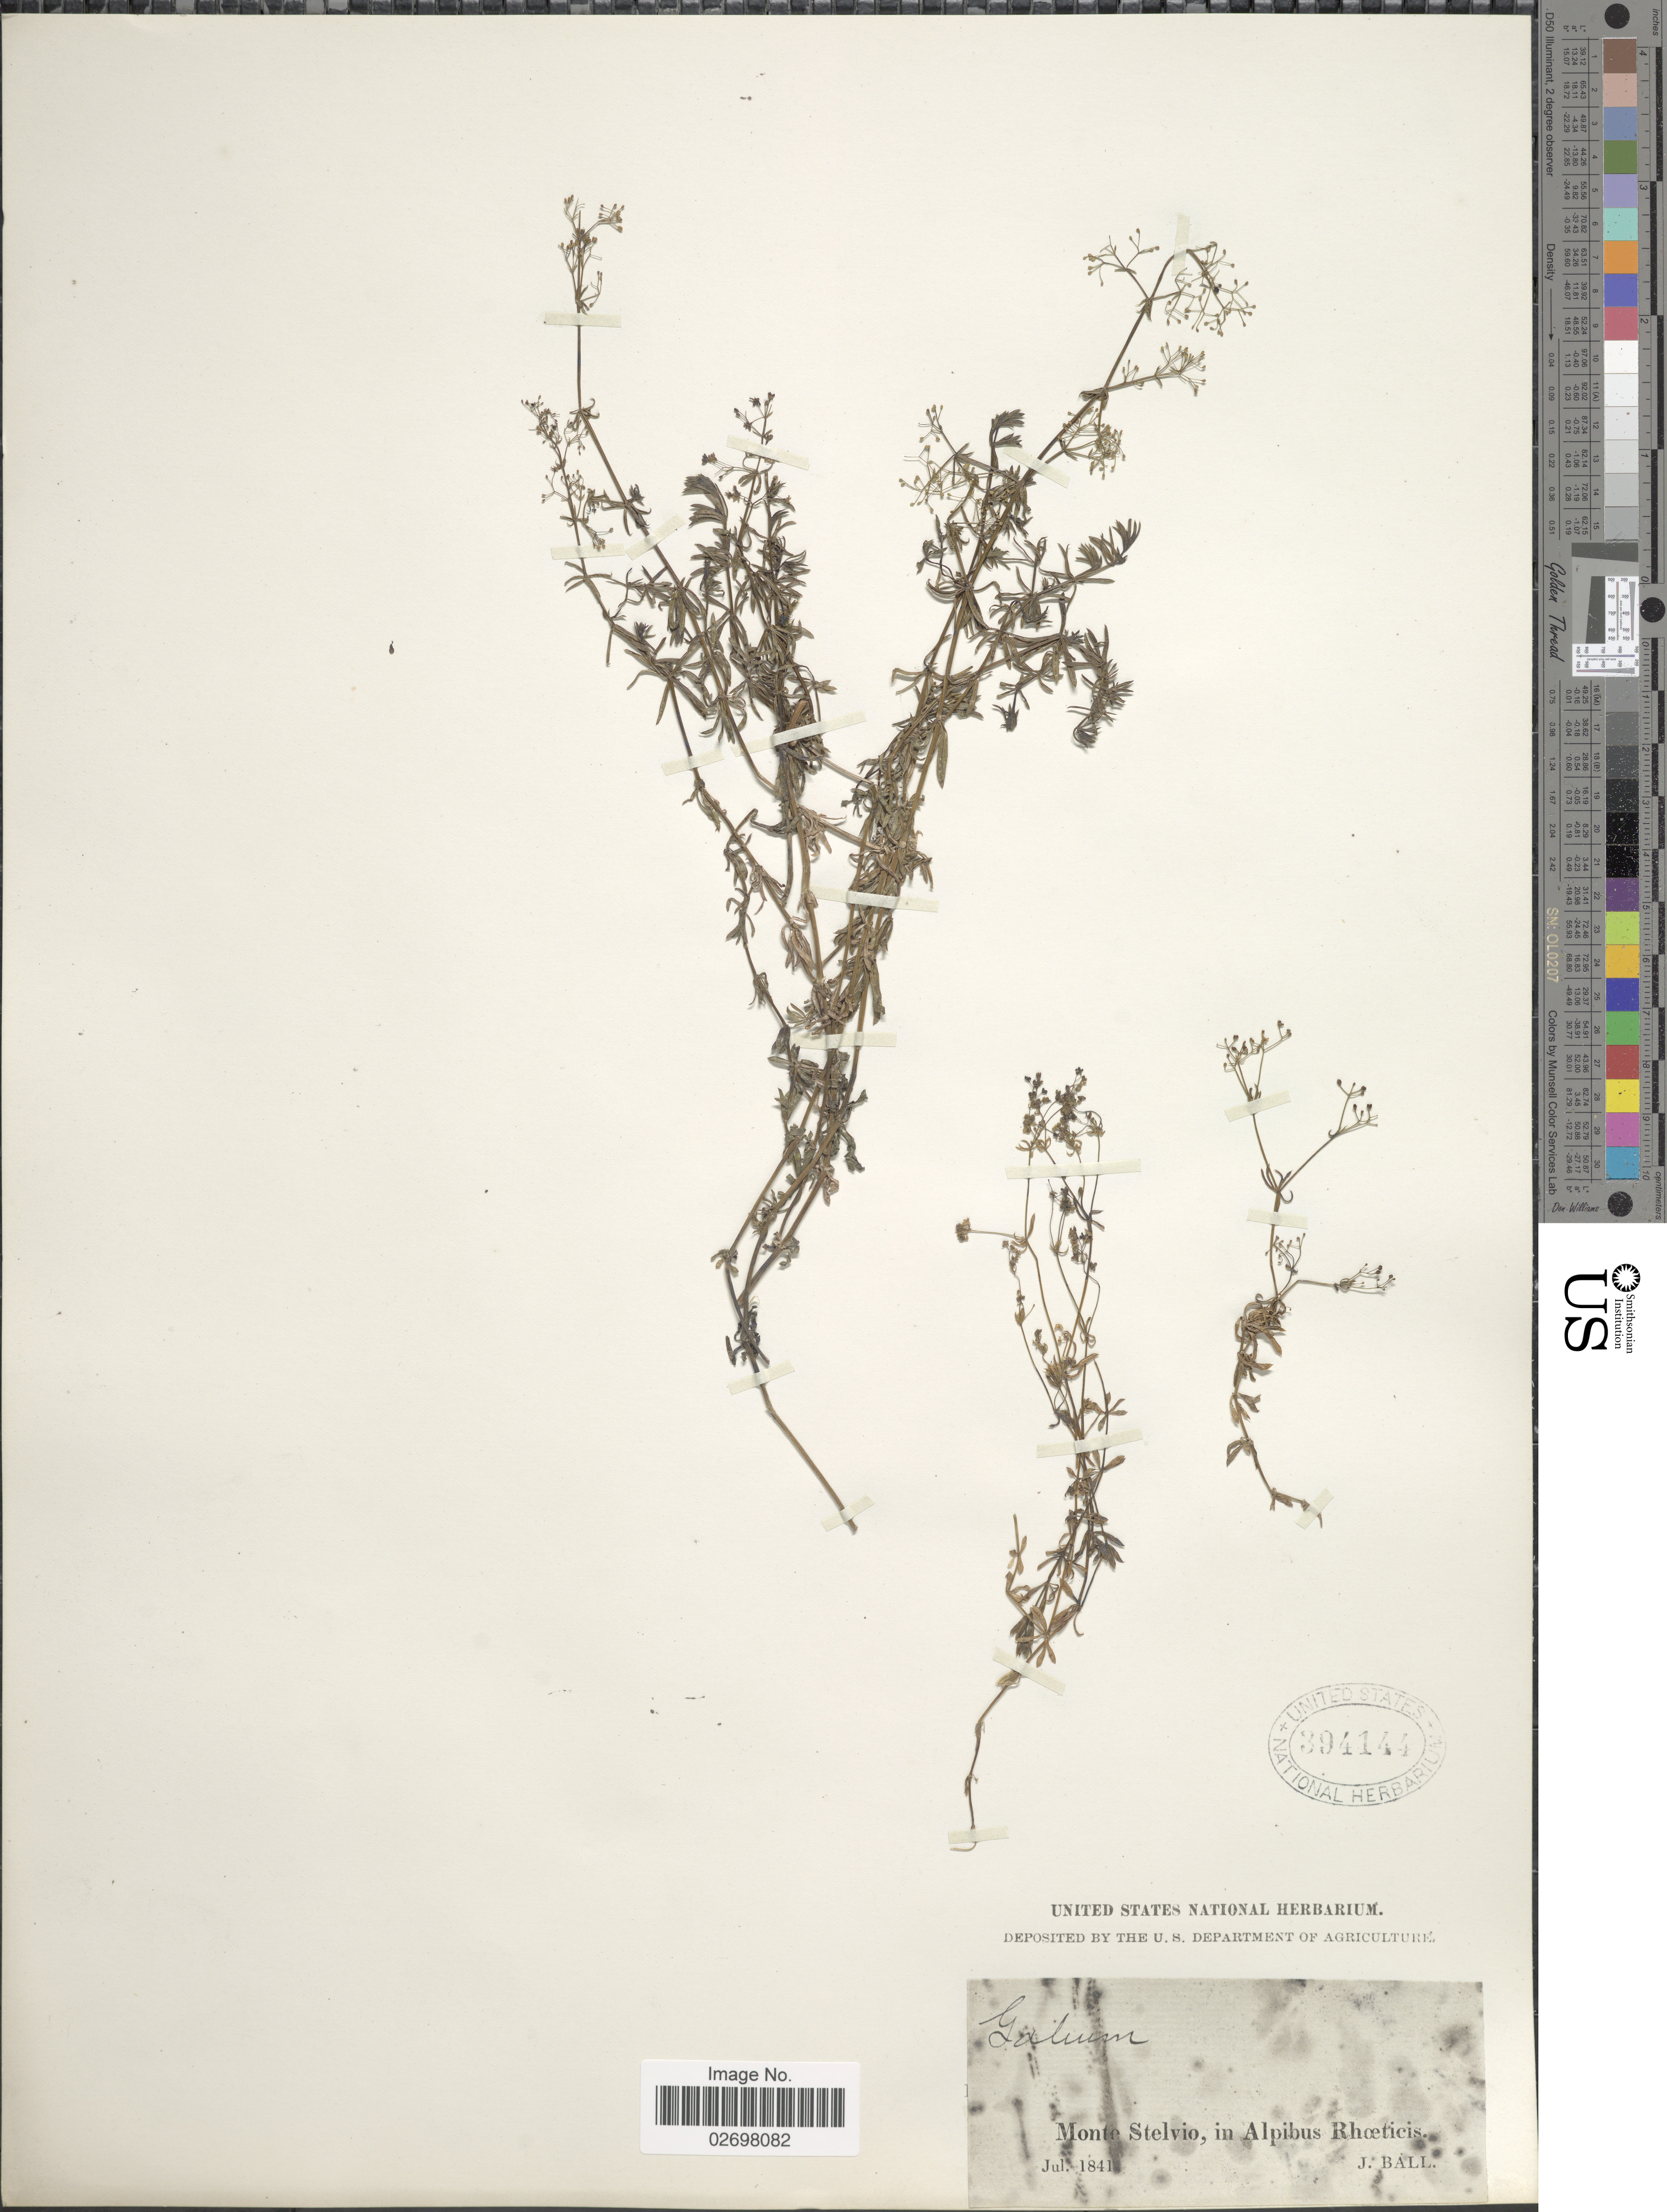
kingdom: Plantae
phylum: Tracheophyta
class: Magnoliopsida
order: Gentianales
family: Rubiaceae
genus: Galium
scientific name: Galium sp.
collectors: J. Ball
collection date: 1841-07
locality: Monte Stelvio, in Alpibus Rhæticis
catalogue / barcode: US 394144